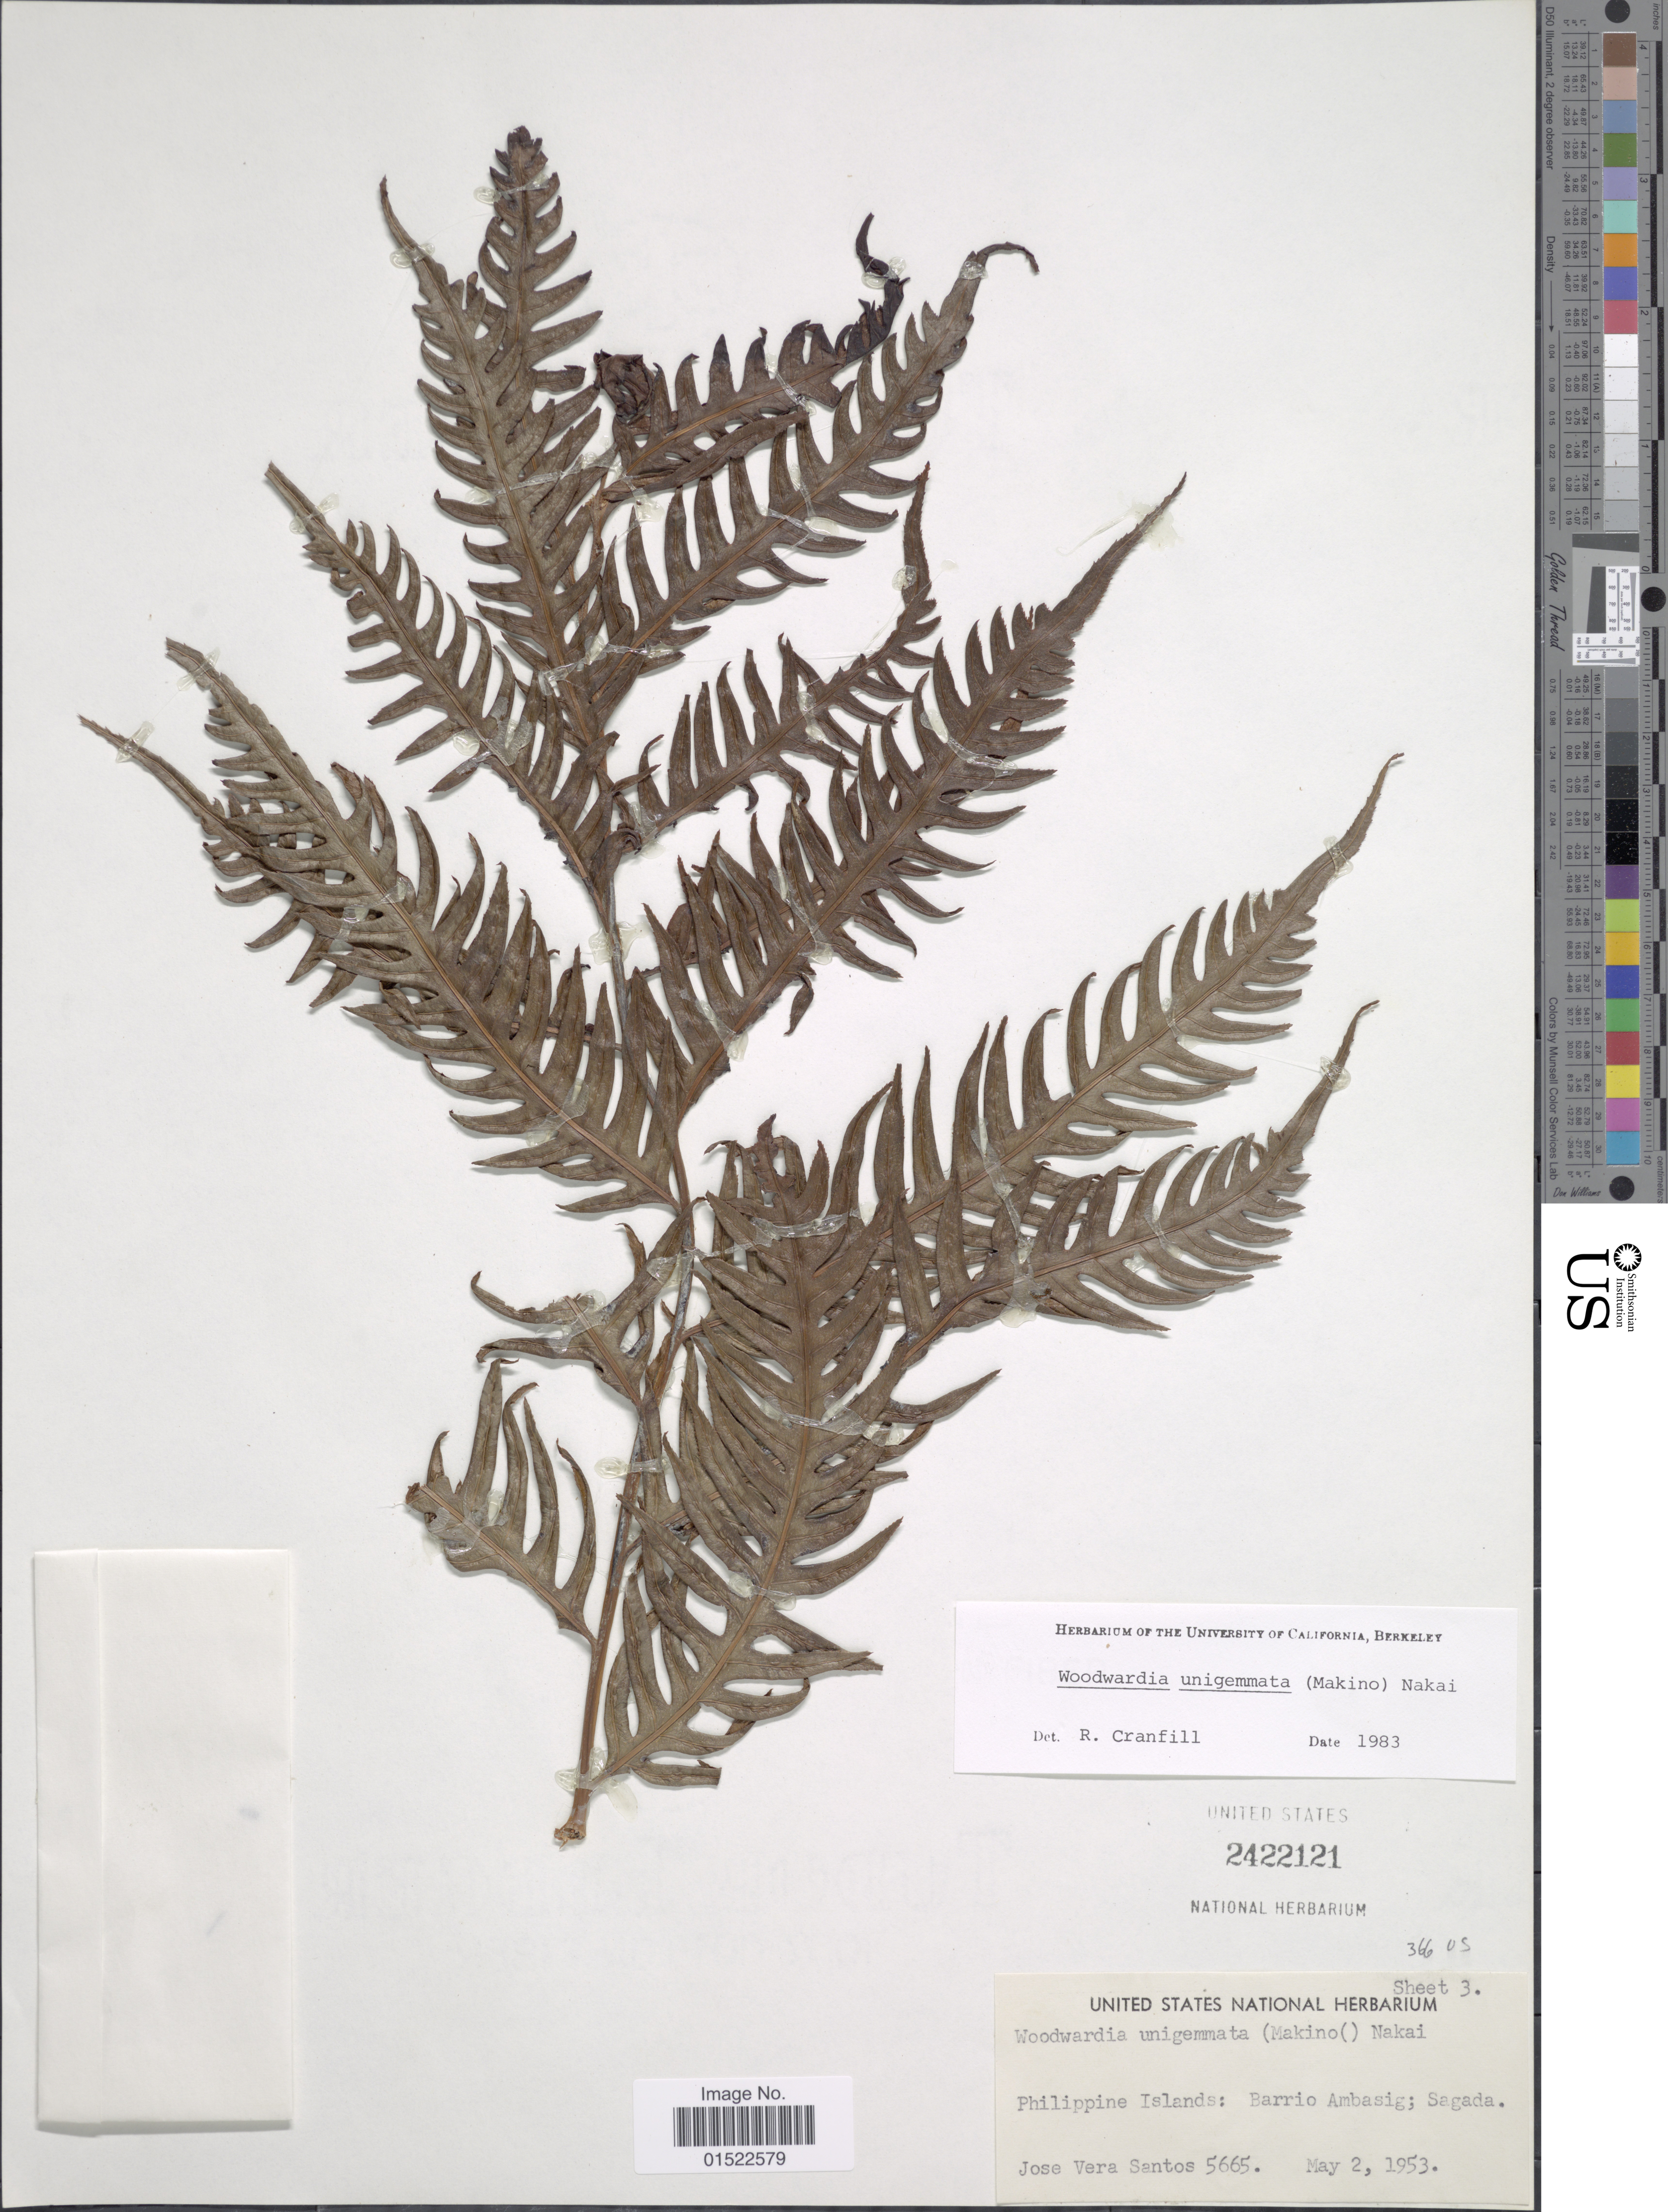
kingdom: Plantae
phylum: Tracheophyta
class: Polypodiopsida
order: Polypodiales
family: Blechnaceae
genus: Woodwardia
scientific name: Woodwardia unigemmata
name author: (Makino) Nakai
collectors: J. V. Santos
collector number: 5665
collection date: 1953-05-02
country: Philippines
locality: Barrio Ambasig, Sagada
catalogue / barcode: US 2422121